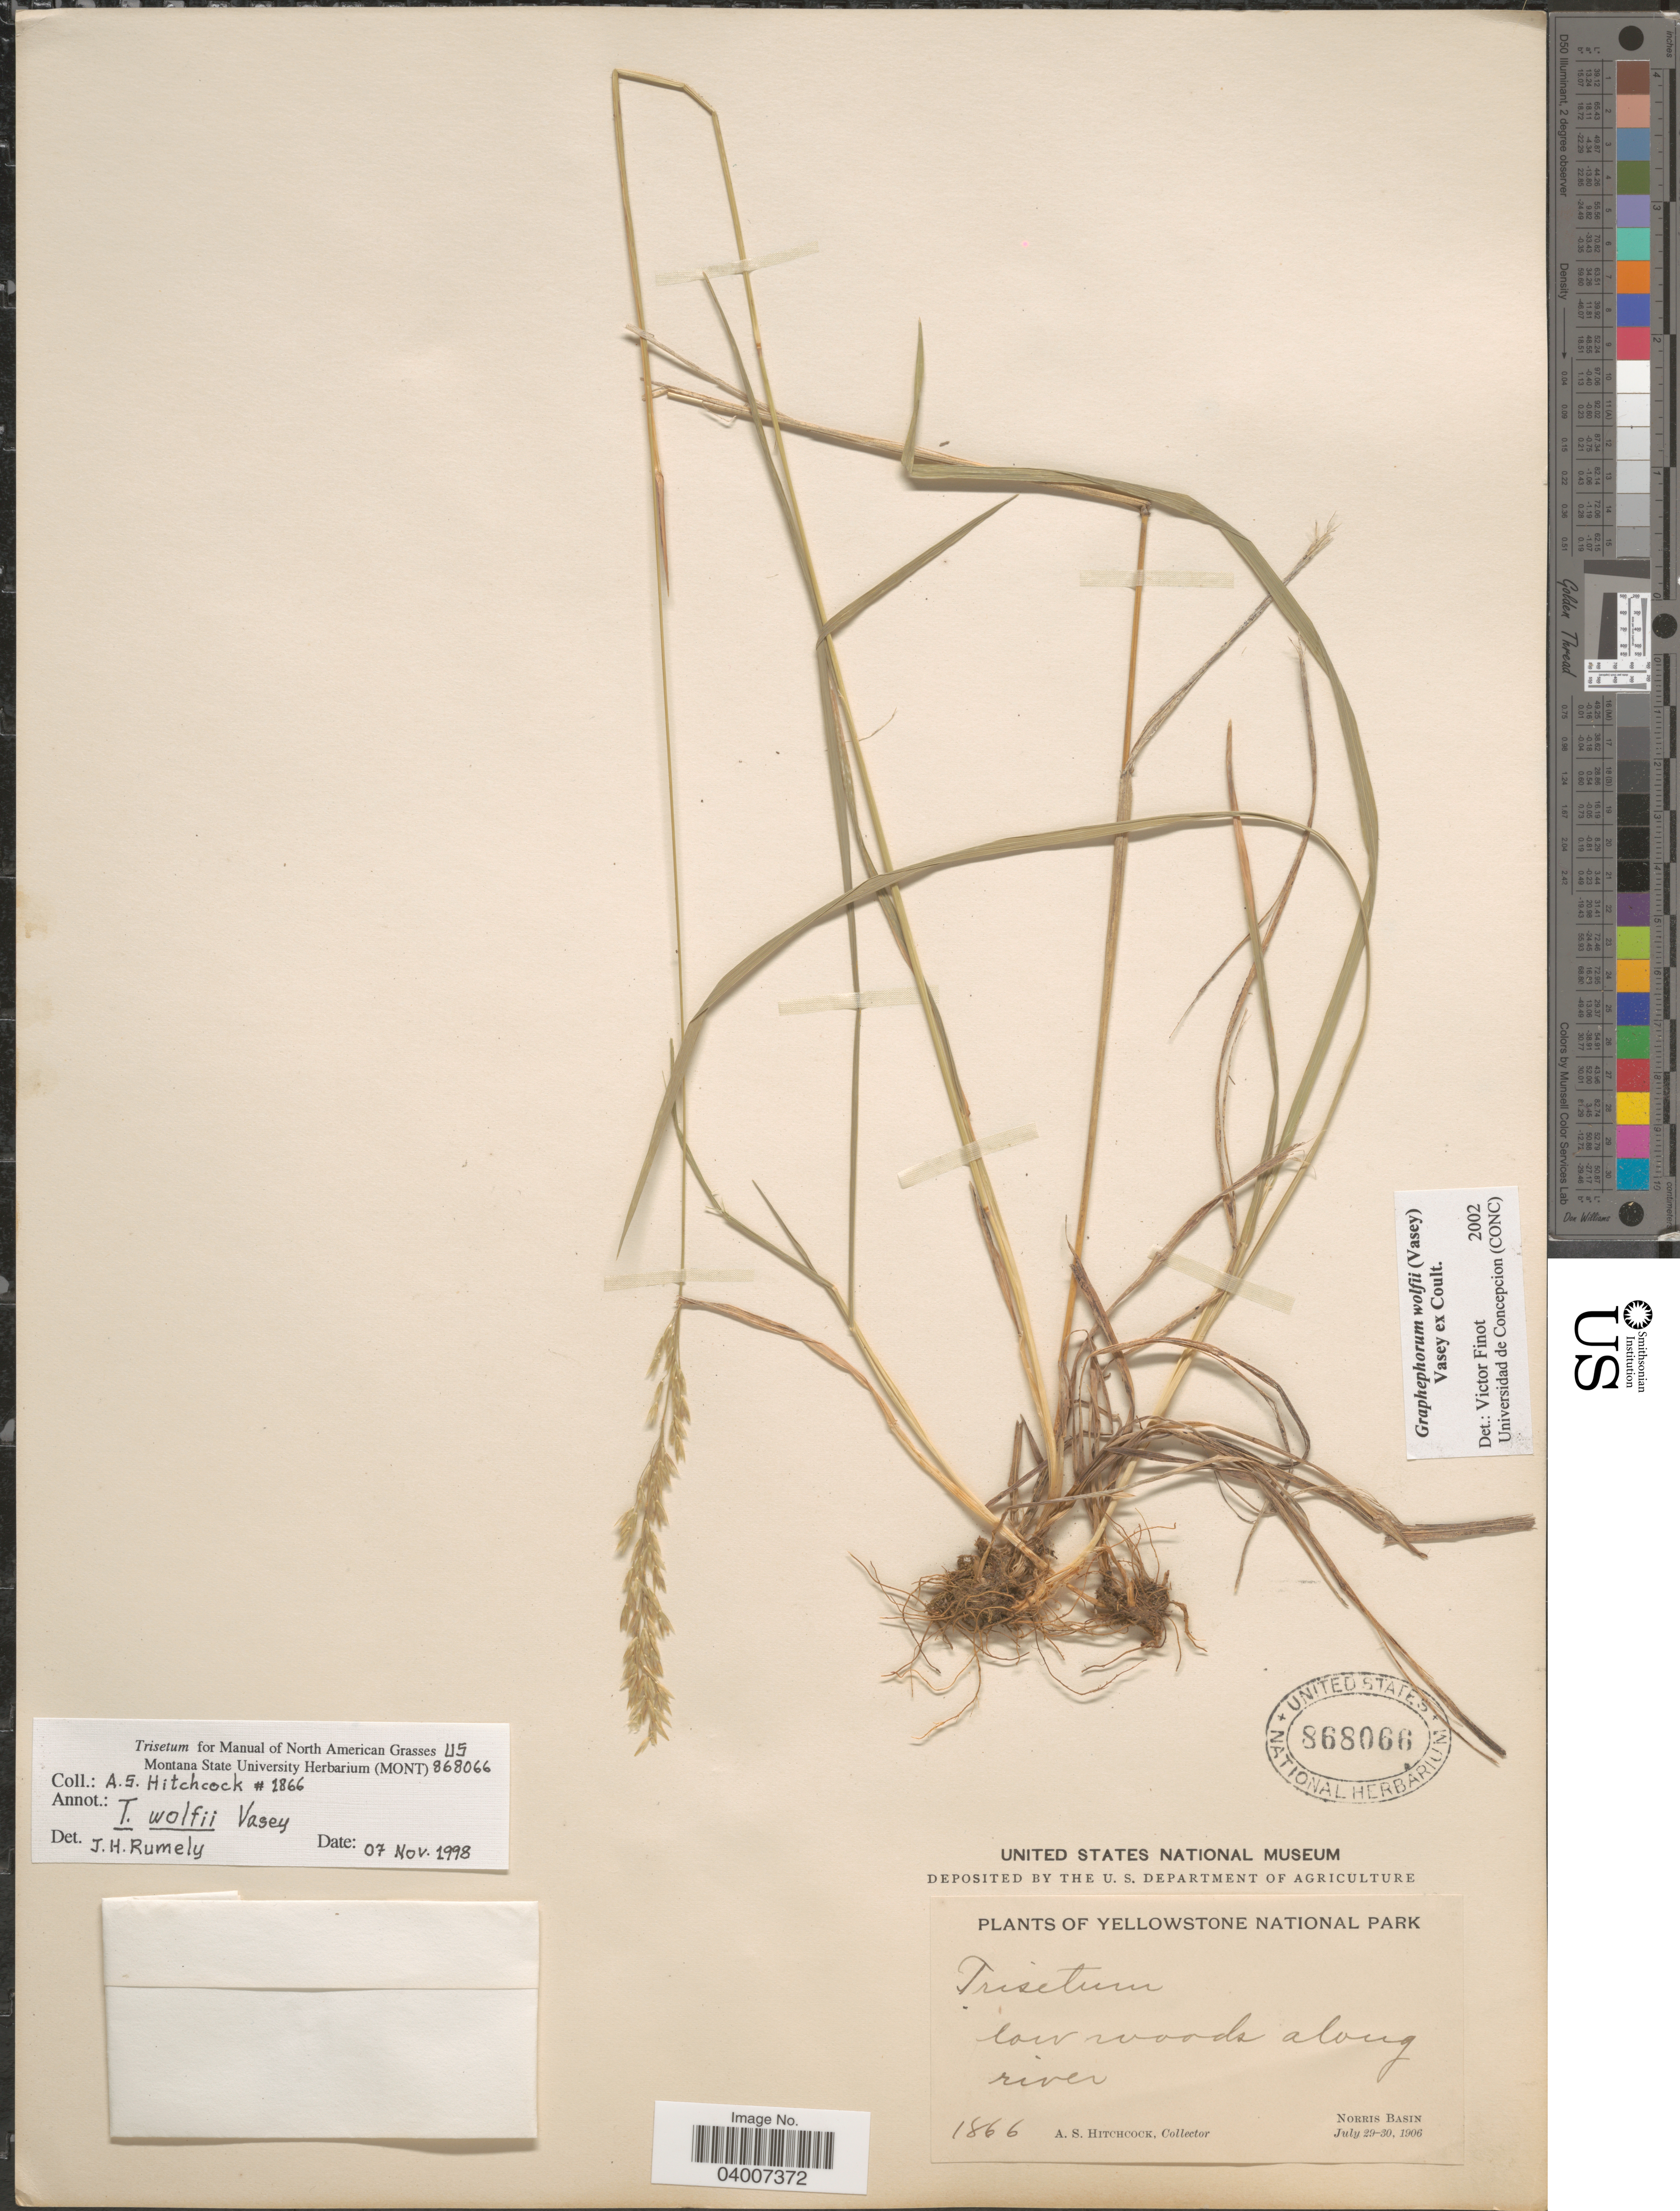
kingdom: Plantae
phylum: Tracheophyta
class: Liliopsida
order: Poales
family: Poaceae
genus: Graphephorum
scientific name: Graphephorum wolfii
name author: (E. Fourn.) Vasey ex Coult.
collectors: A. S. Hitchcock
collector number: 1866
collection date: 1906-07-29/1906-07-30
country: United States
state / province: Wyoming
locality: Yellowstone National Park. Norris Basin.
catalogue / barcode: US 868066